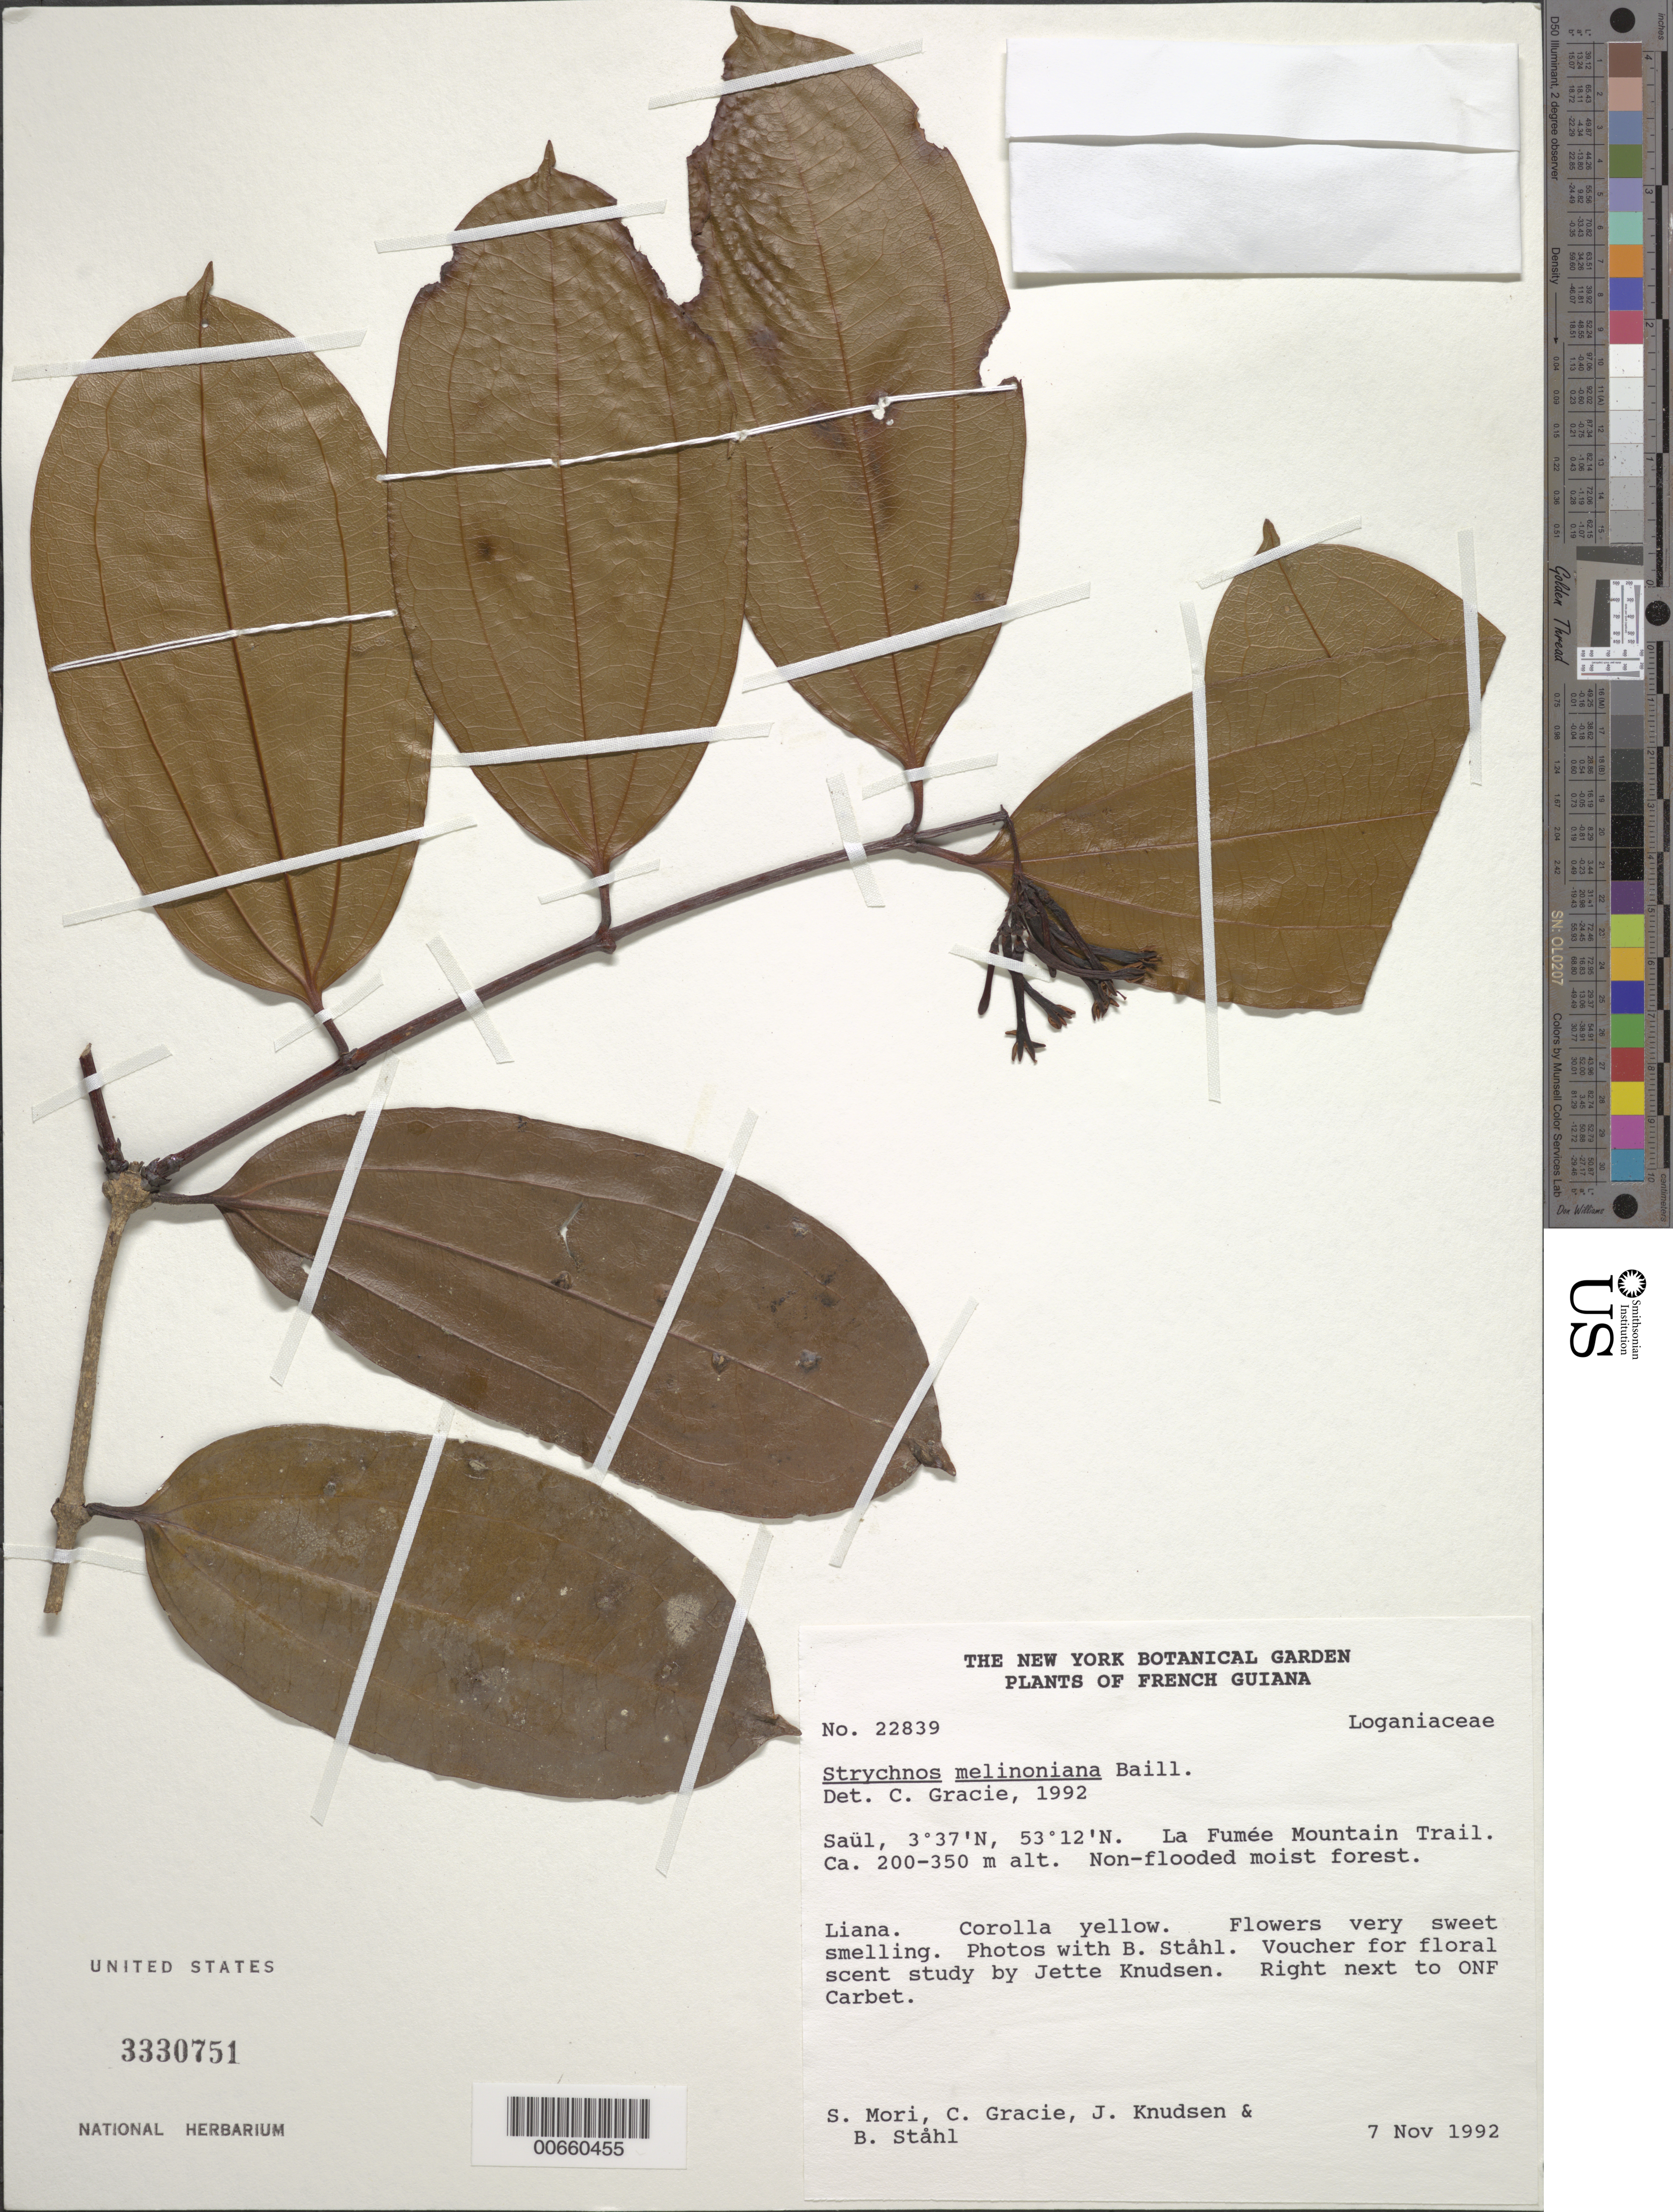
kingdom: Plantae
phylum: Tracheophyta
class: Magnoliopsida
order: Gentianales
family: Loganiaceae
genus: Strychnos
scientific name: Strychnos melinoniana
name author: Baill.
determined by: Gracie, Carol A.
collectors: S. Mori, C. A. Gracie, J. Knudsen & B. Ståhl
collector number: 22839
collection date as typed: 7-Nov-92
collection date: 1992-11-07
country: French Guiana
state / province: Saint-Laurent-du-Maroni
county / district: Saül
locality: Saül, La Fumée Mt. Trail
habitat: Non-flooded moist forest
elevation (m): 200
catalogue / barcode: US 3330751